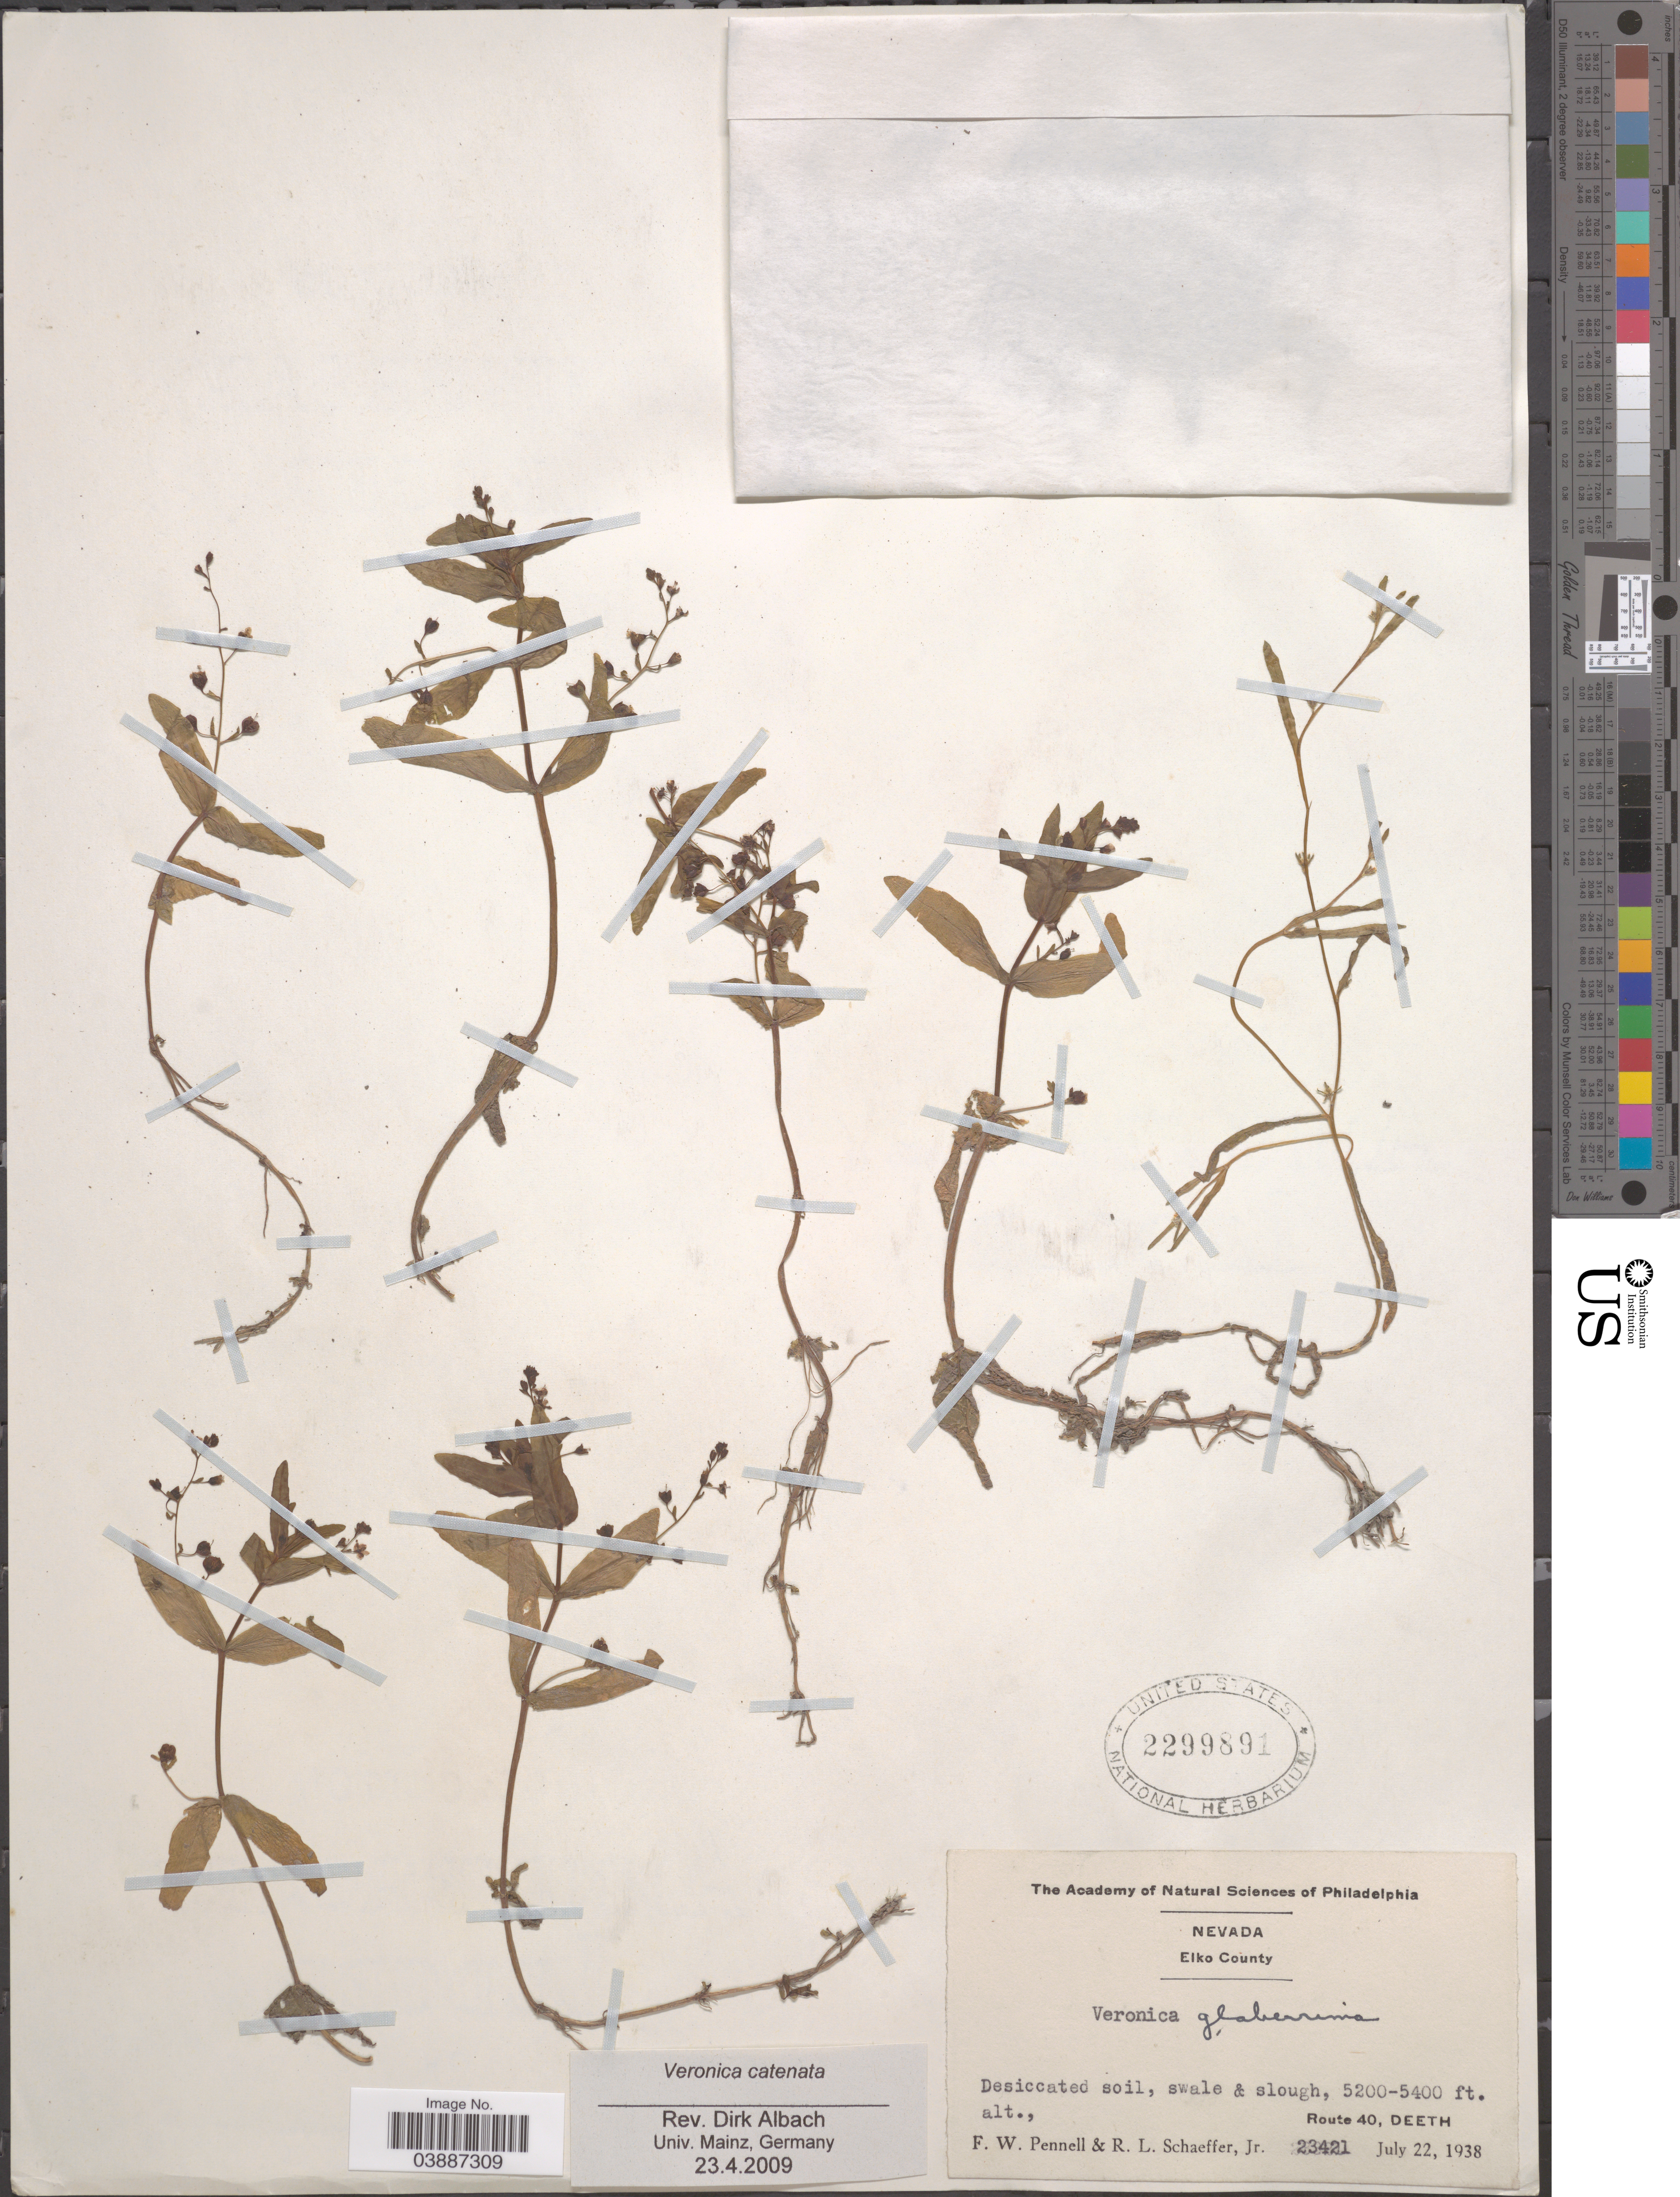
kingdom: Plantae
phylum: Tracheophyta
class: Magnoliopsida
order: Lamiales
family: Plantaginaceae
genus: Veronica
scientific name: Veronica catenata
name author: Pennell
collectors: F. W. Pennell & R. L. Schaeffer Jr.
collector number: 23421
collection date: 1938-07-22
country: United States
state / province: Nevada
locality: Elko County. Route 40, Deeth.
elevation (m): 1585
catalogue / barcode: US 2299891